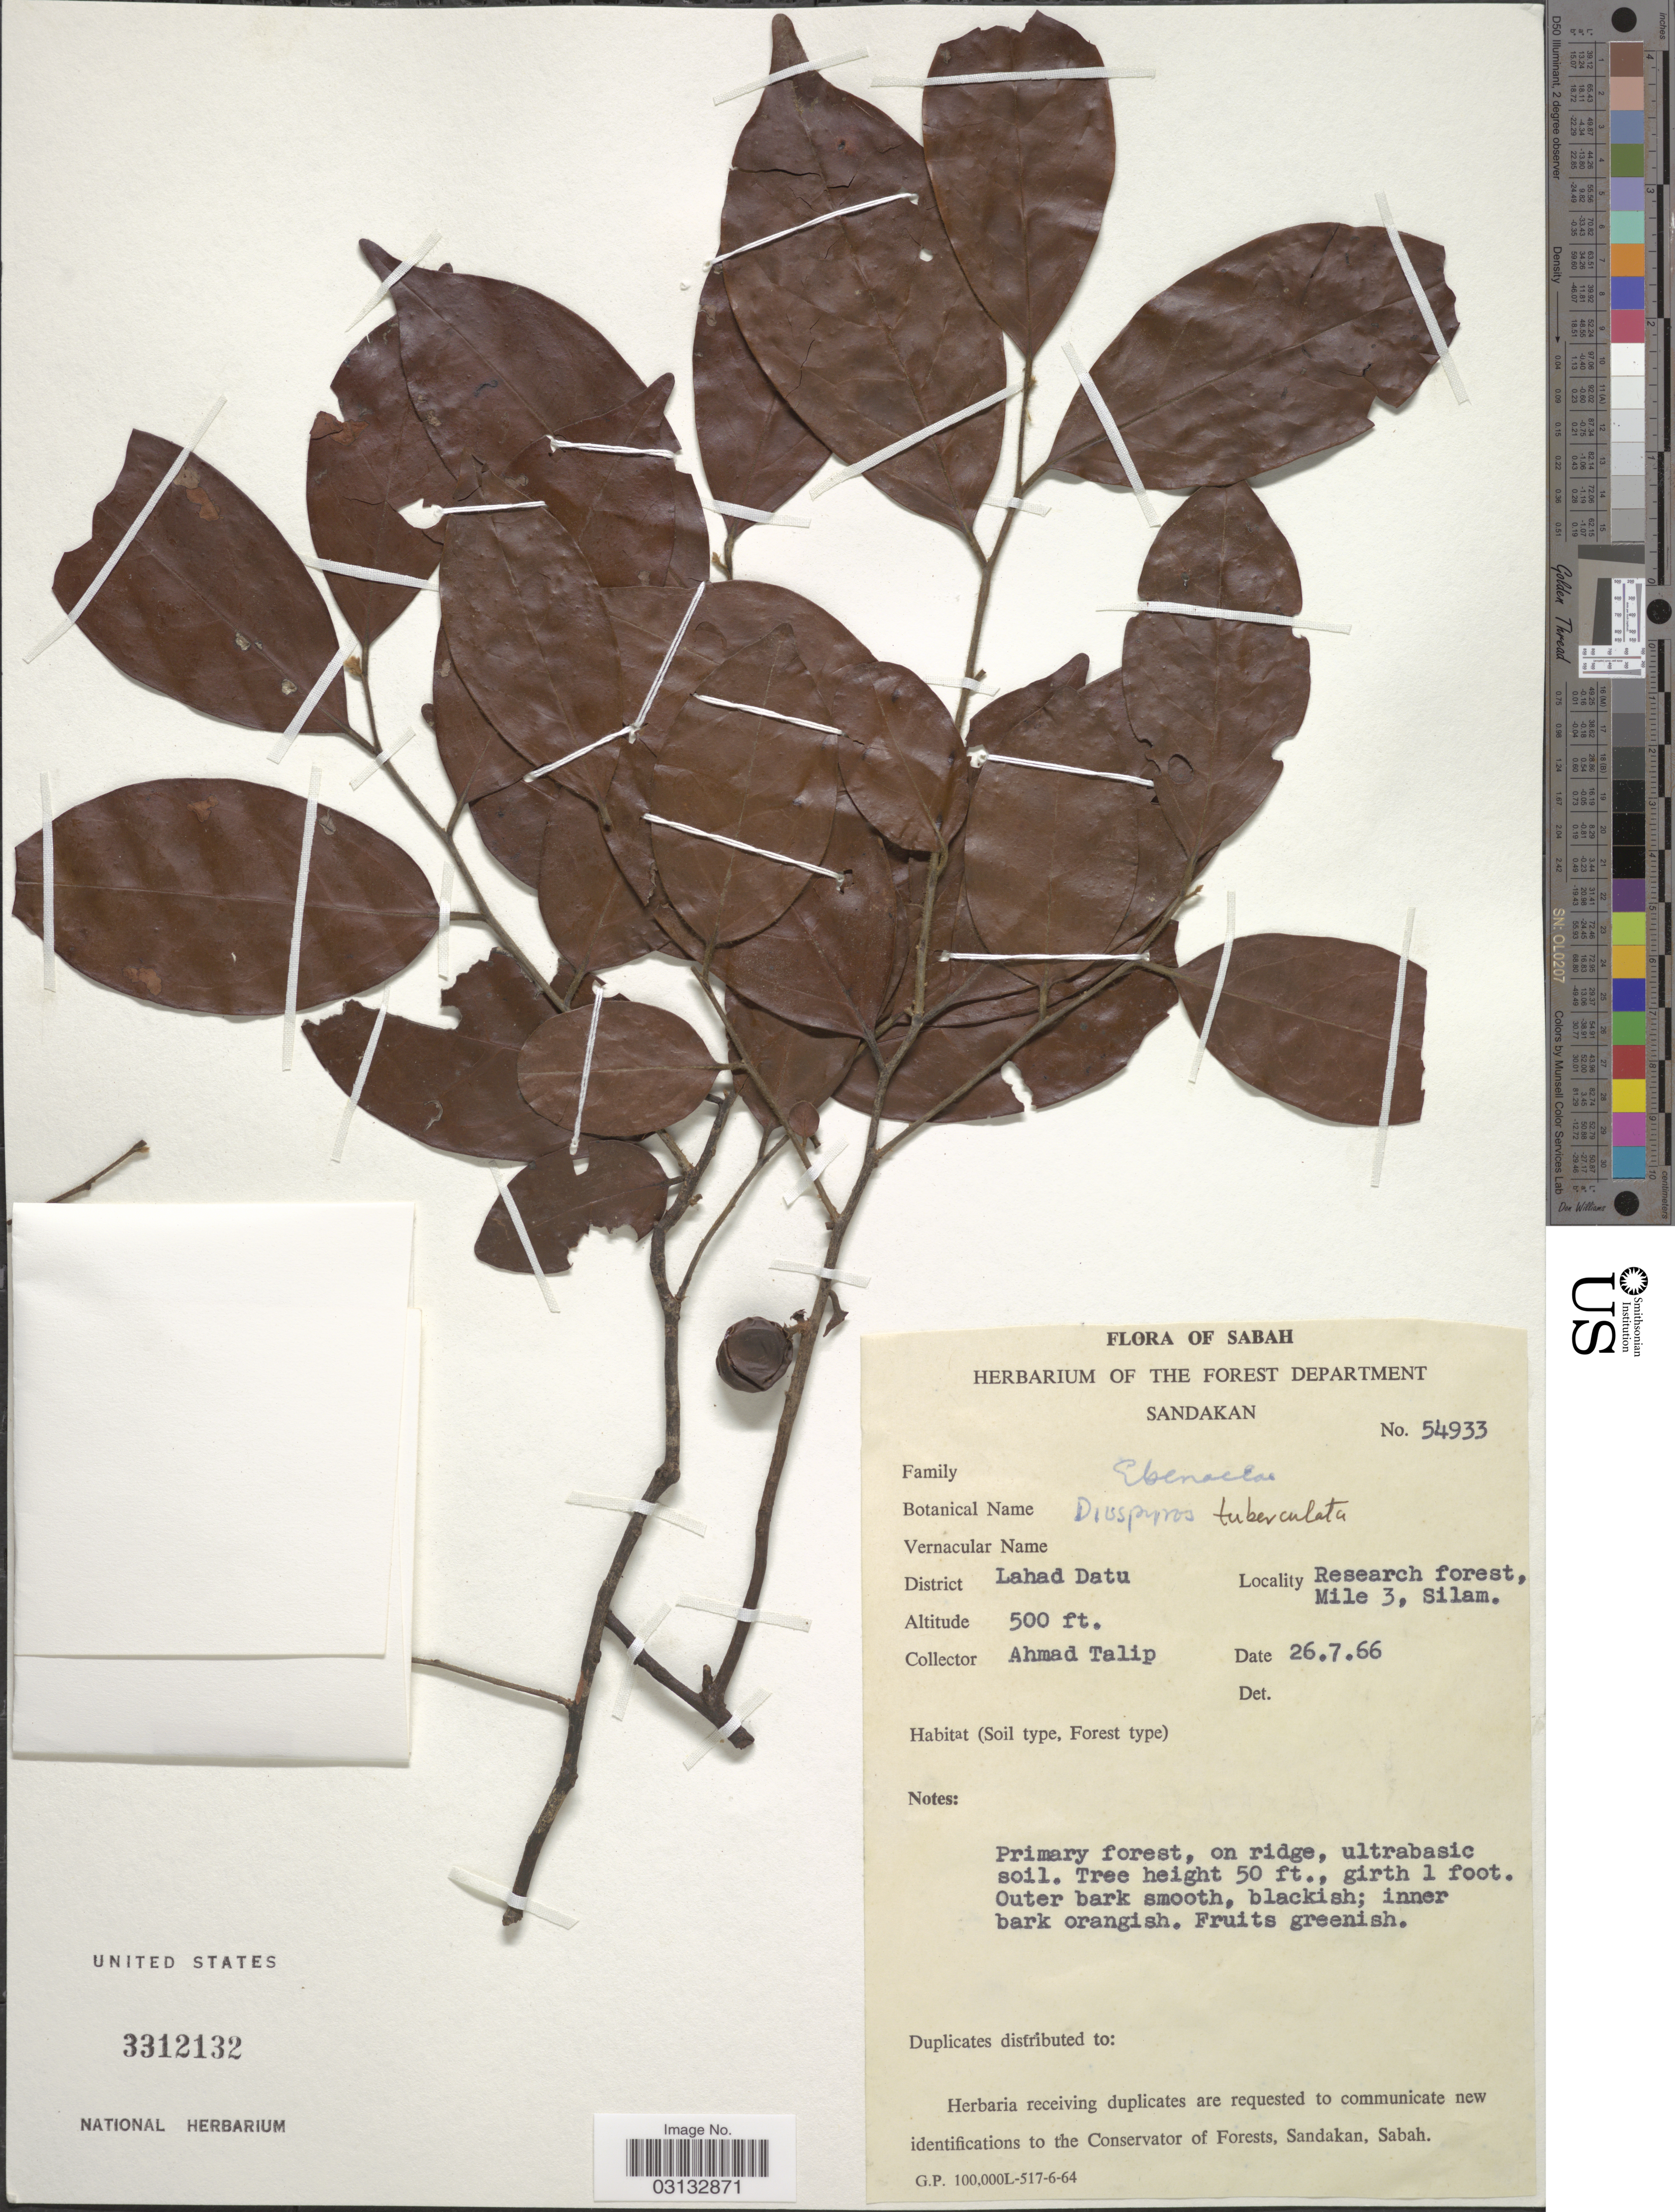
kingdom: Plantae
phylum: Tracheophyta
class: Magnoliopsida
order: Ericales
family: Ebenaceae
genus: Diospyros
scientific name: Diospyros tuberculata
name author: Bakh.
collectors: A. Talip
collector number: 54933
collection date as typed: Transcribed d/m/y: 26/7/66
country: Malaysia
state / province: Sabah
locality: District Lahad Datu, Research forest, Mile 3, Silam.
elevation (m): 152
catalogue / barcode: US 3312132